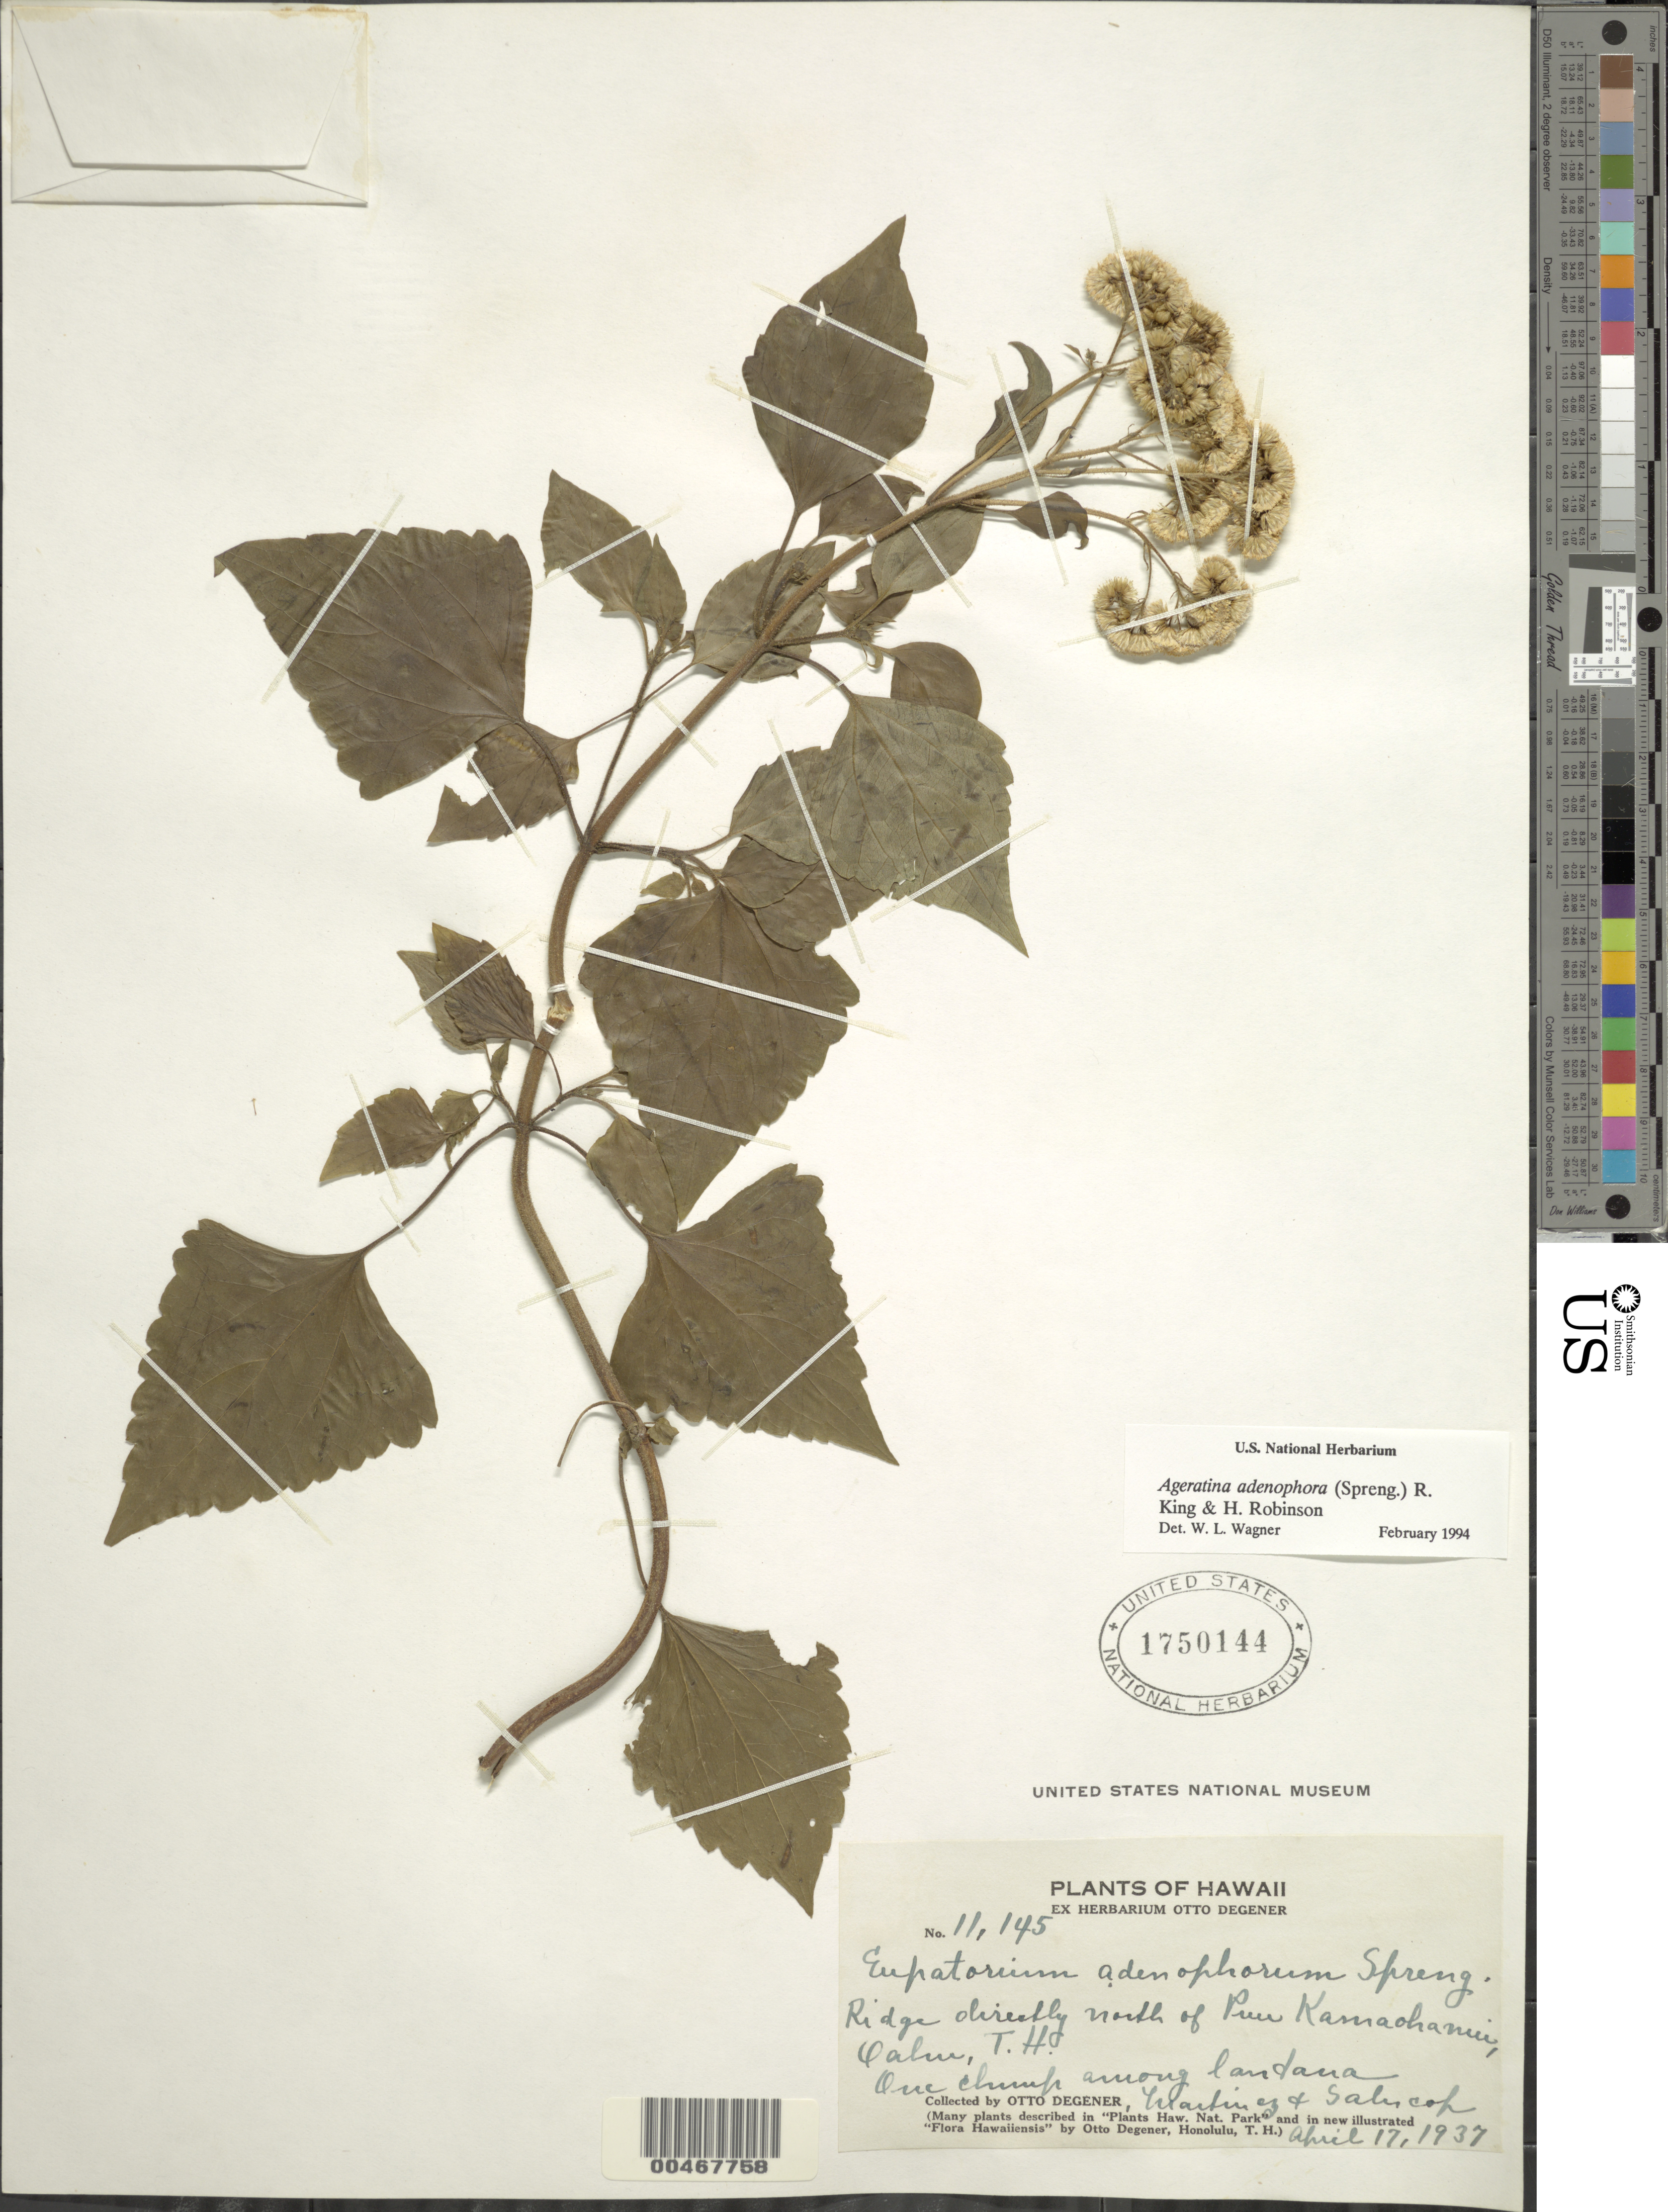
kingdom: Plantae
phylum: Tracheophyta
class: Magnoliopsida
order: Asterales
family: Asteraceae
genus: Ageratina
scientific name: Ageratina adenophora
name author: (Spreng.) R.M. King & H. Rob.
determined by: Wagner, W. L., (BOT), Smithsonian Institution - National Museum of Natural History (UNITED STATES)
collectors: O. Degener, -- Martinez & -- Salucop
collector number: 11145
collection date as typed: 17 Apr 1937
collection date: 1937-04-17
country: United States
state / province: Hawaii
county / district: Honolulu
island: Oahu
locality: Ridge directly N of Puu Kamaohanui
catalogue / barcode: US 1750144